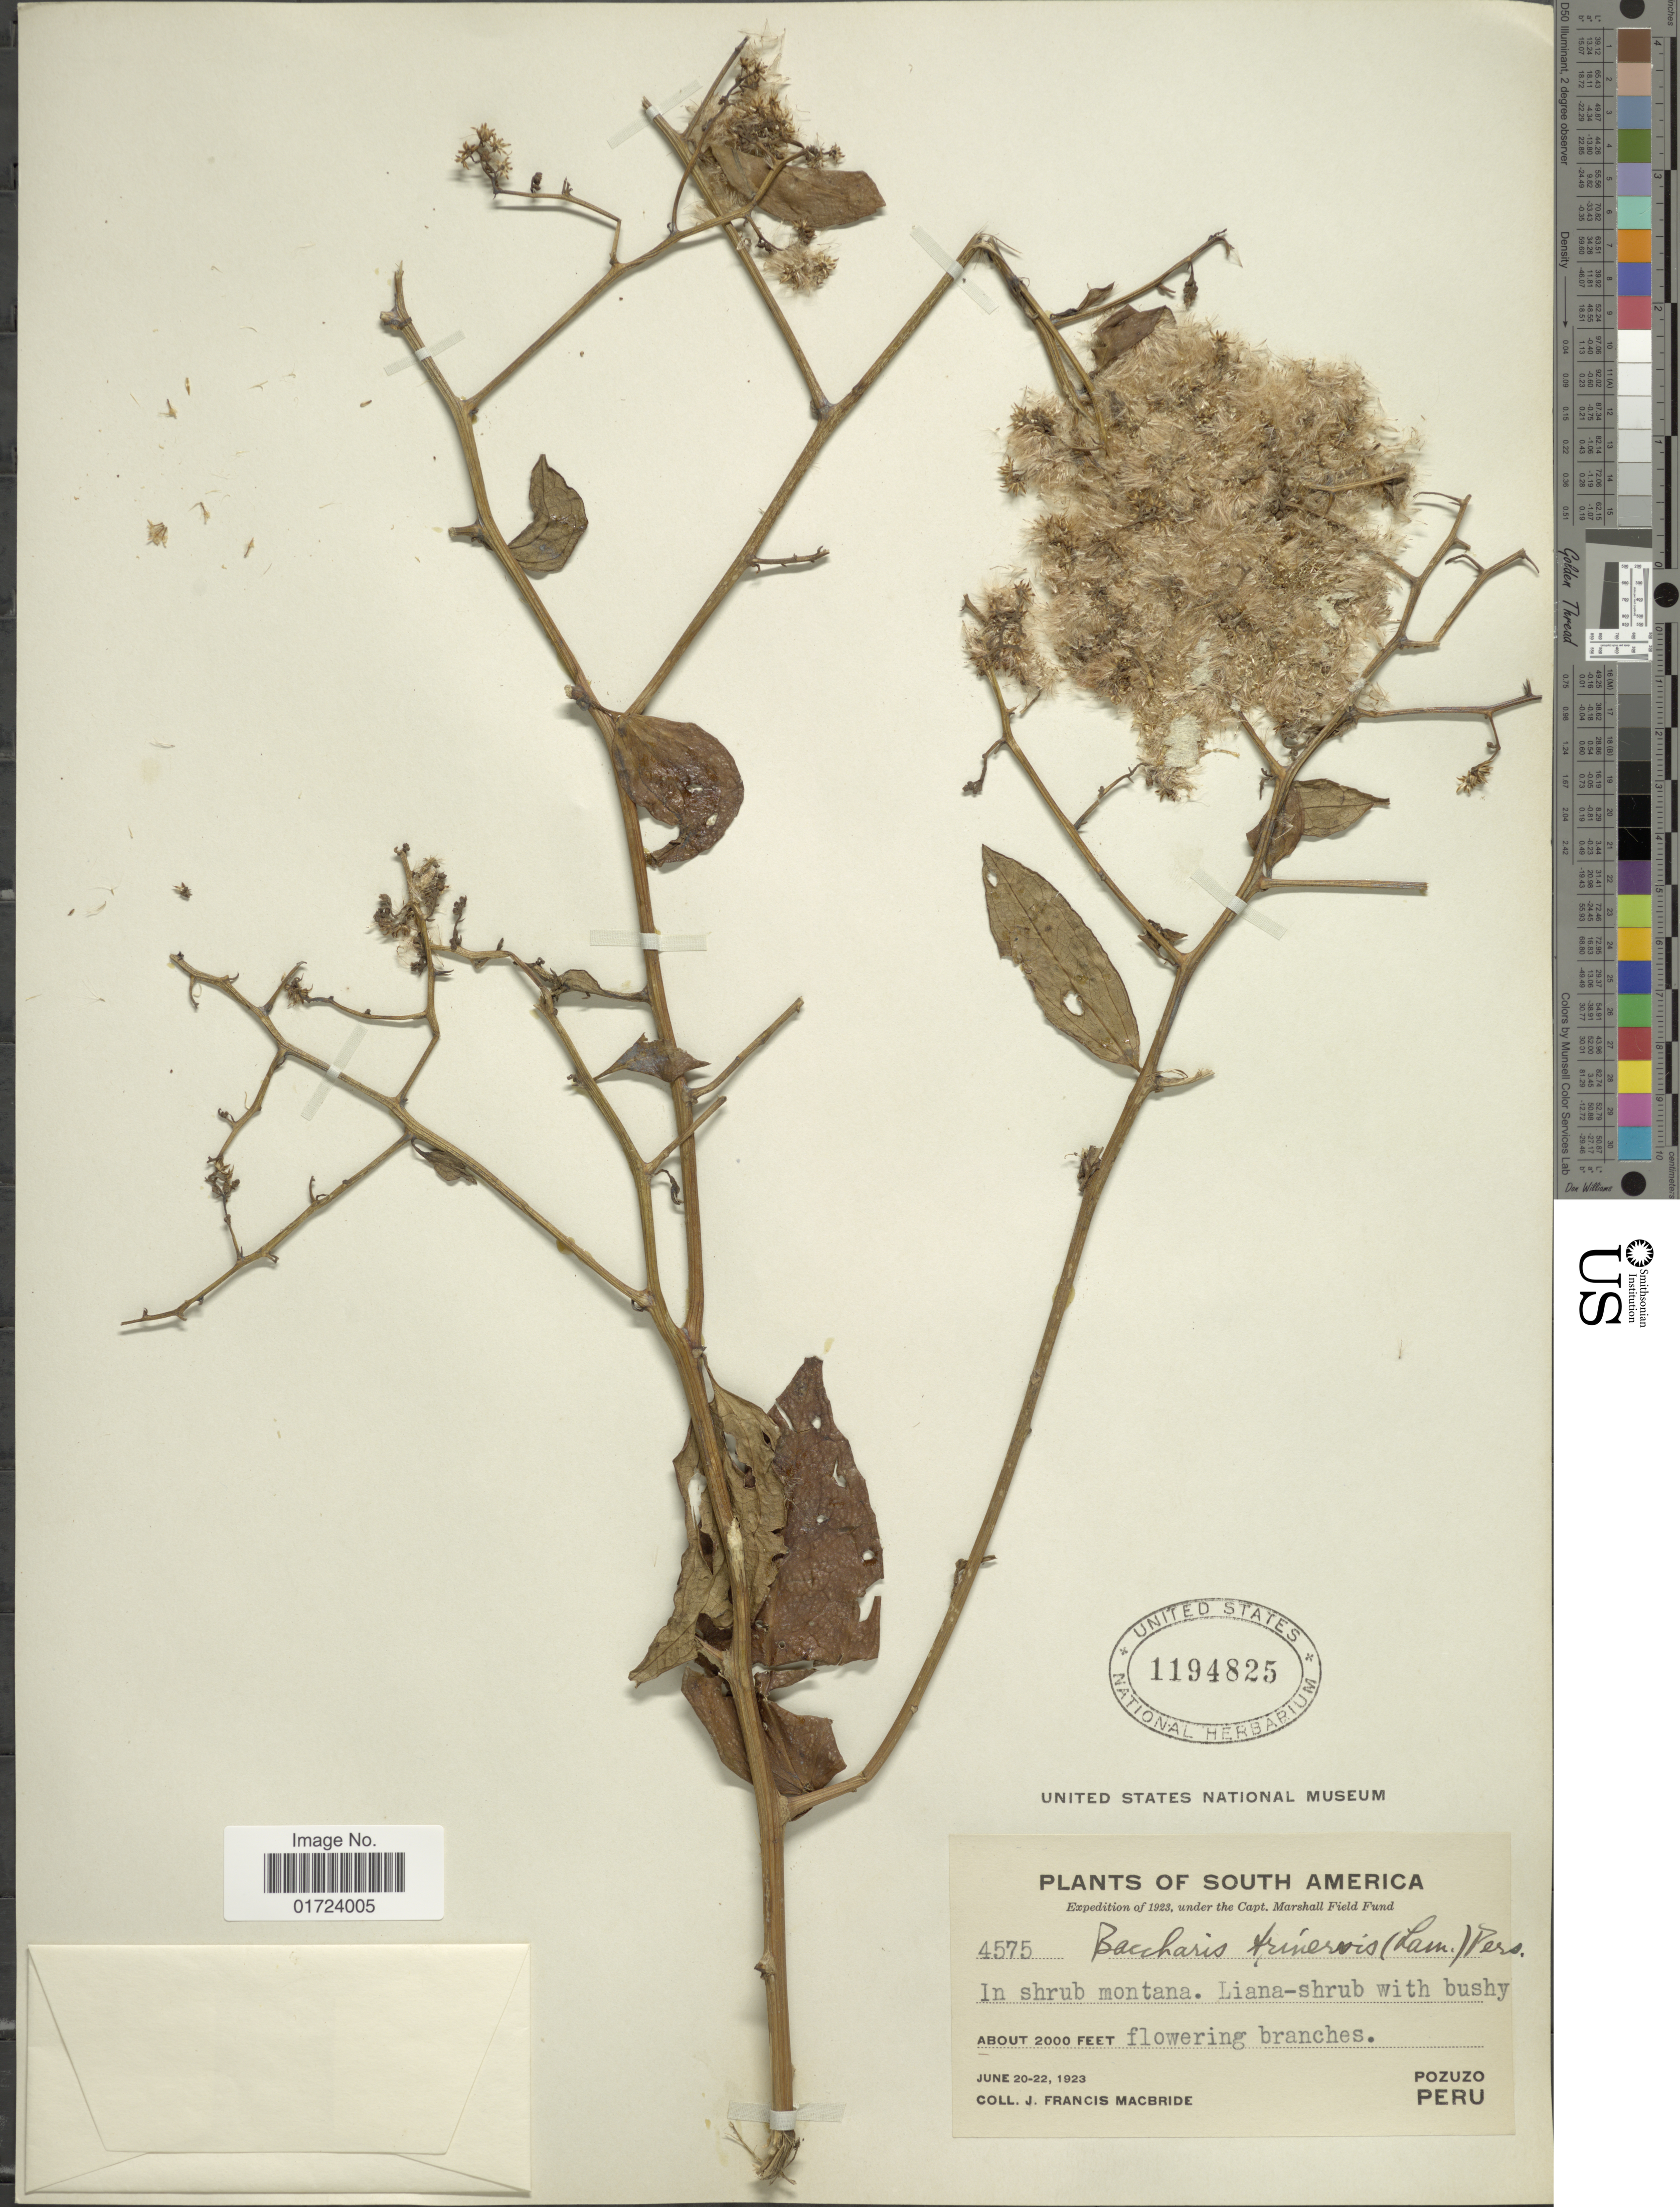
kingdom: Plantae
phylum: Tracheophyta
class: Magnoliopsida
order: Asterales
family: Asteraceae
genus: Baccharis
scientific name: Baccharis trinervis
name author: (Lam.) Pers.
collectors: J. F. Macbride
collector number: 4575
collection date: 1923-06-20/1923-06-22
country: Peru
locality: Pozuzo, Peru.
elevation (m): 610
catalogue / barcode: US 11494825